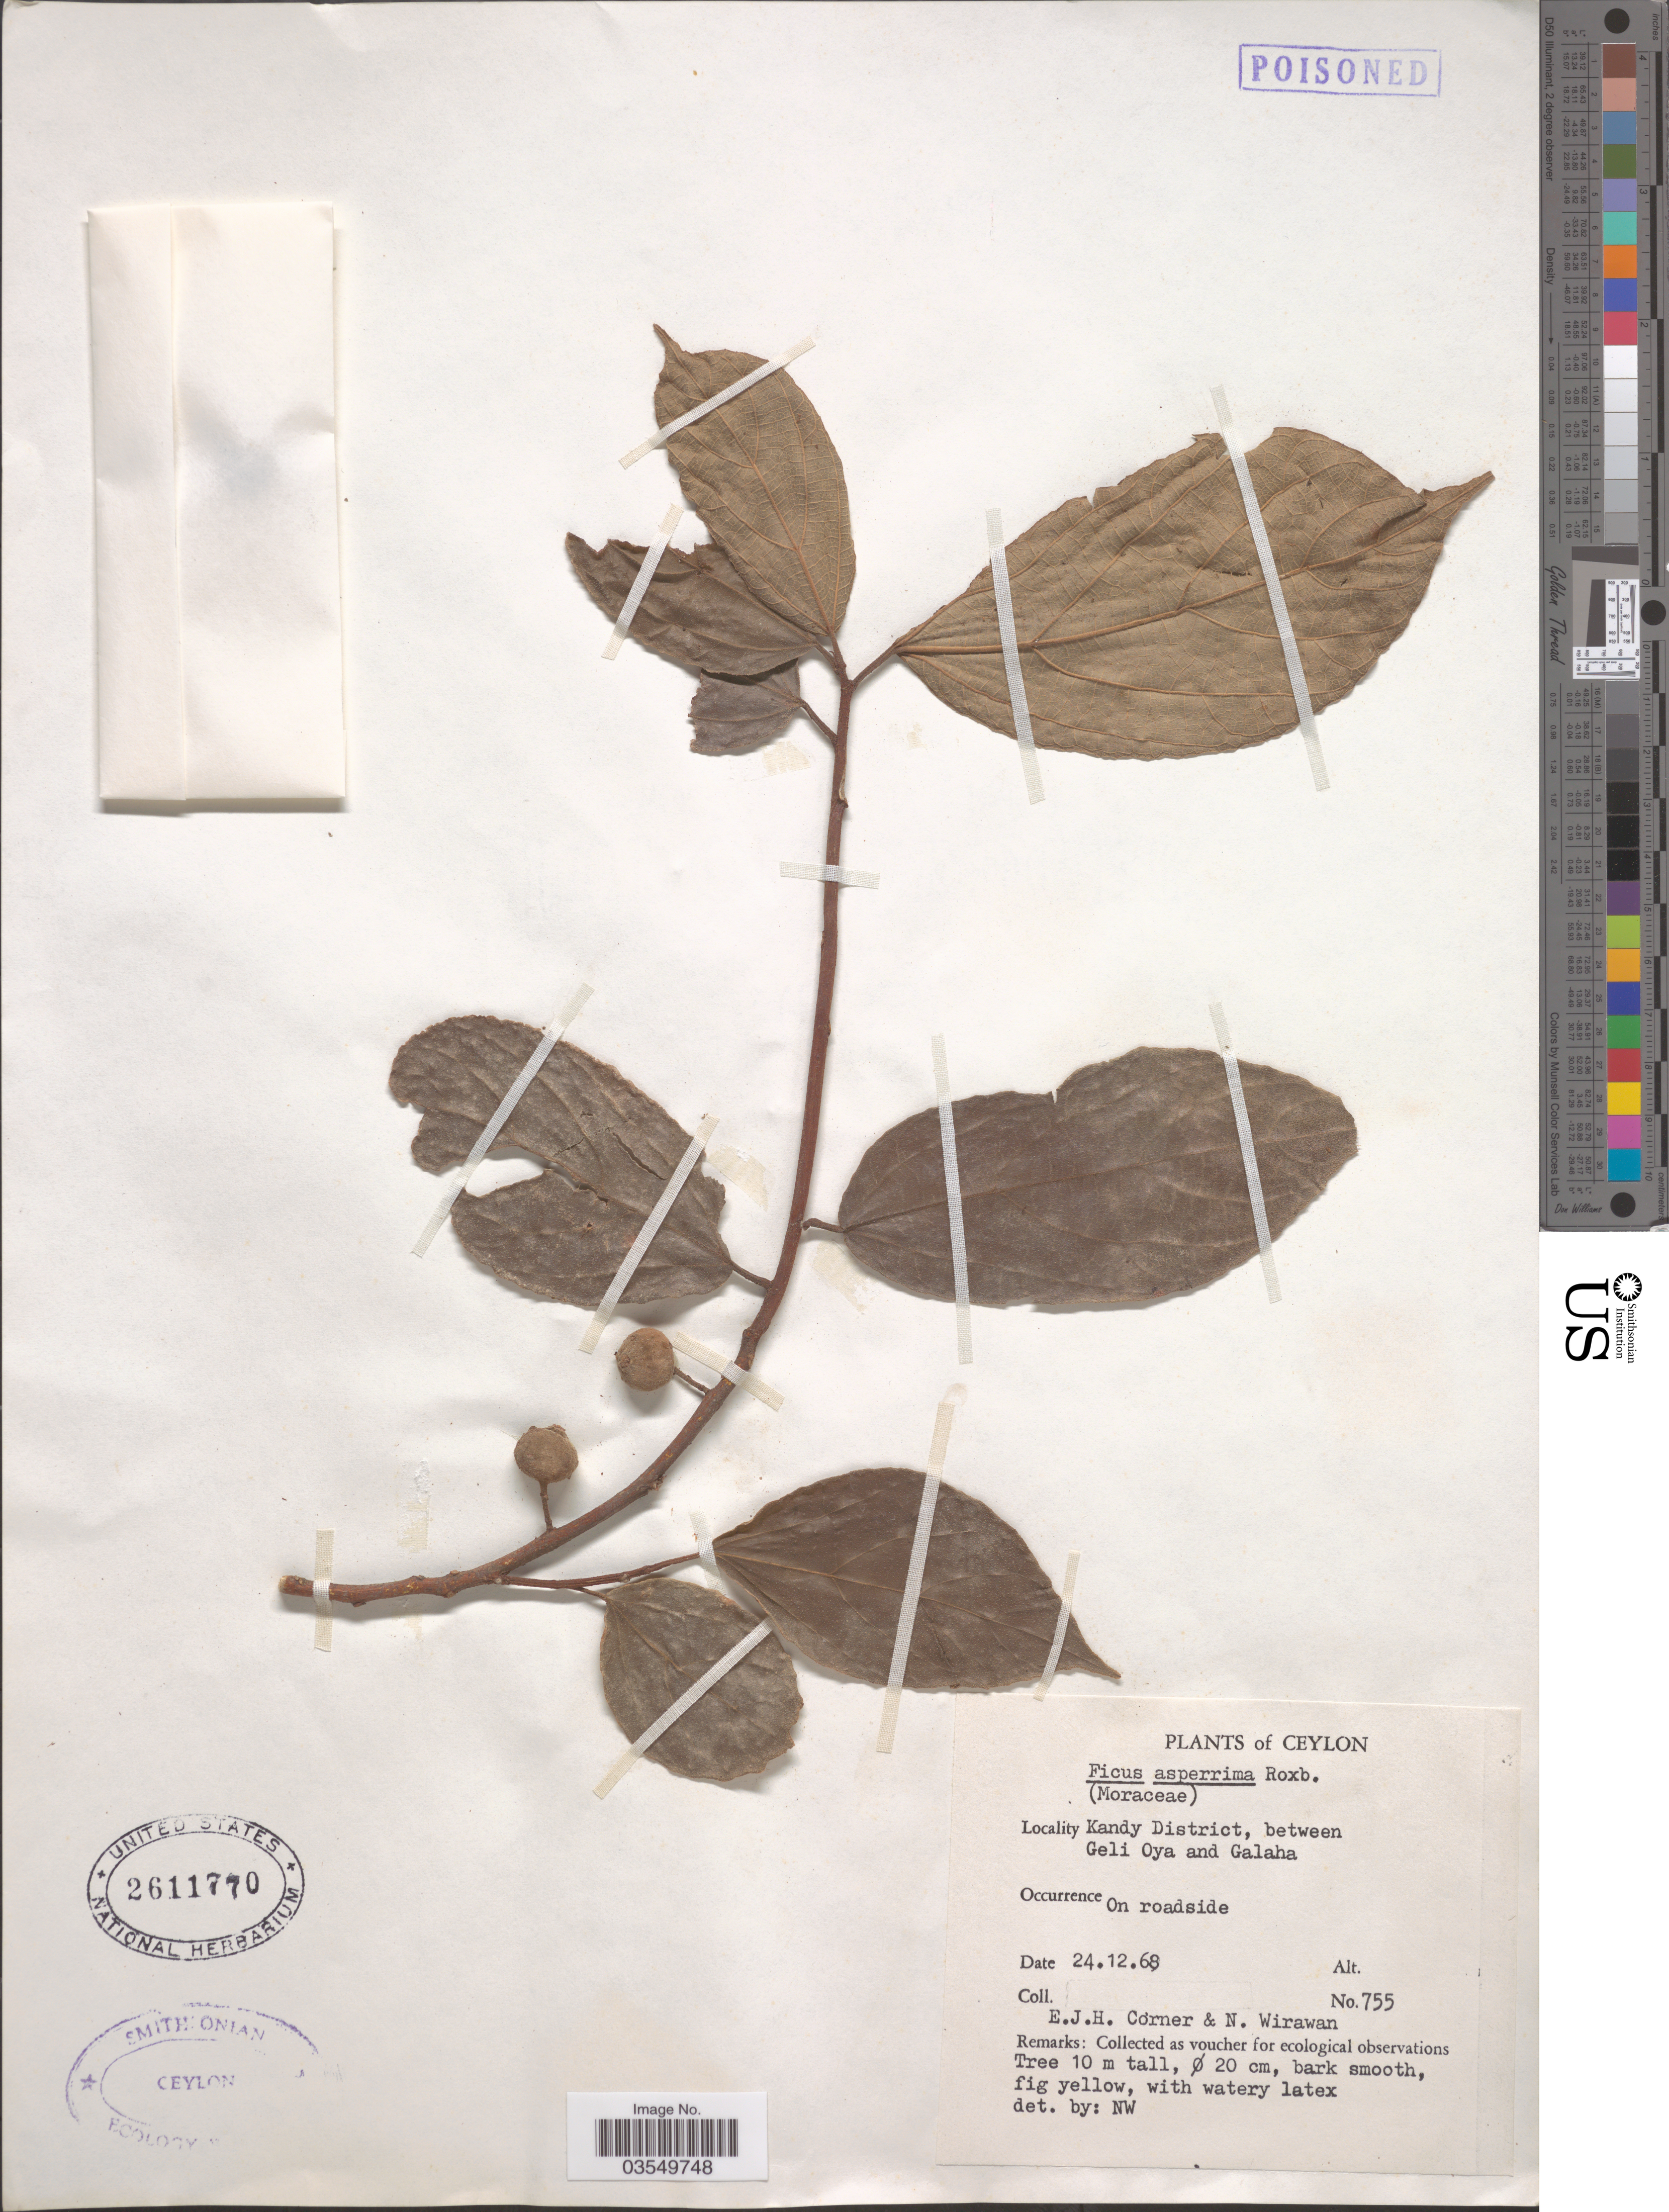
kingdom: Plantae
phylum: Tracheophyta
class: Magnoliopsida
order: Rosales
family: Moraceae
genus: Ficus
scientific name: Ficus asperrima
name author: Roxb.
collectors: E. Corner & N. Wirawan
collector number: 755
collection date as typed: Transcribed d/m/y: 24/12/68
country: Sri Lanka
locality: Ceylon. Kandy District, between Geli Oya and Galaha.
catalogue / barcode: US 2611770